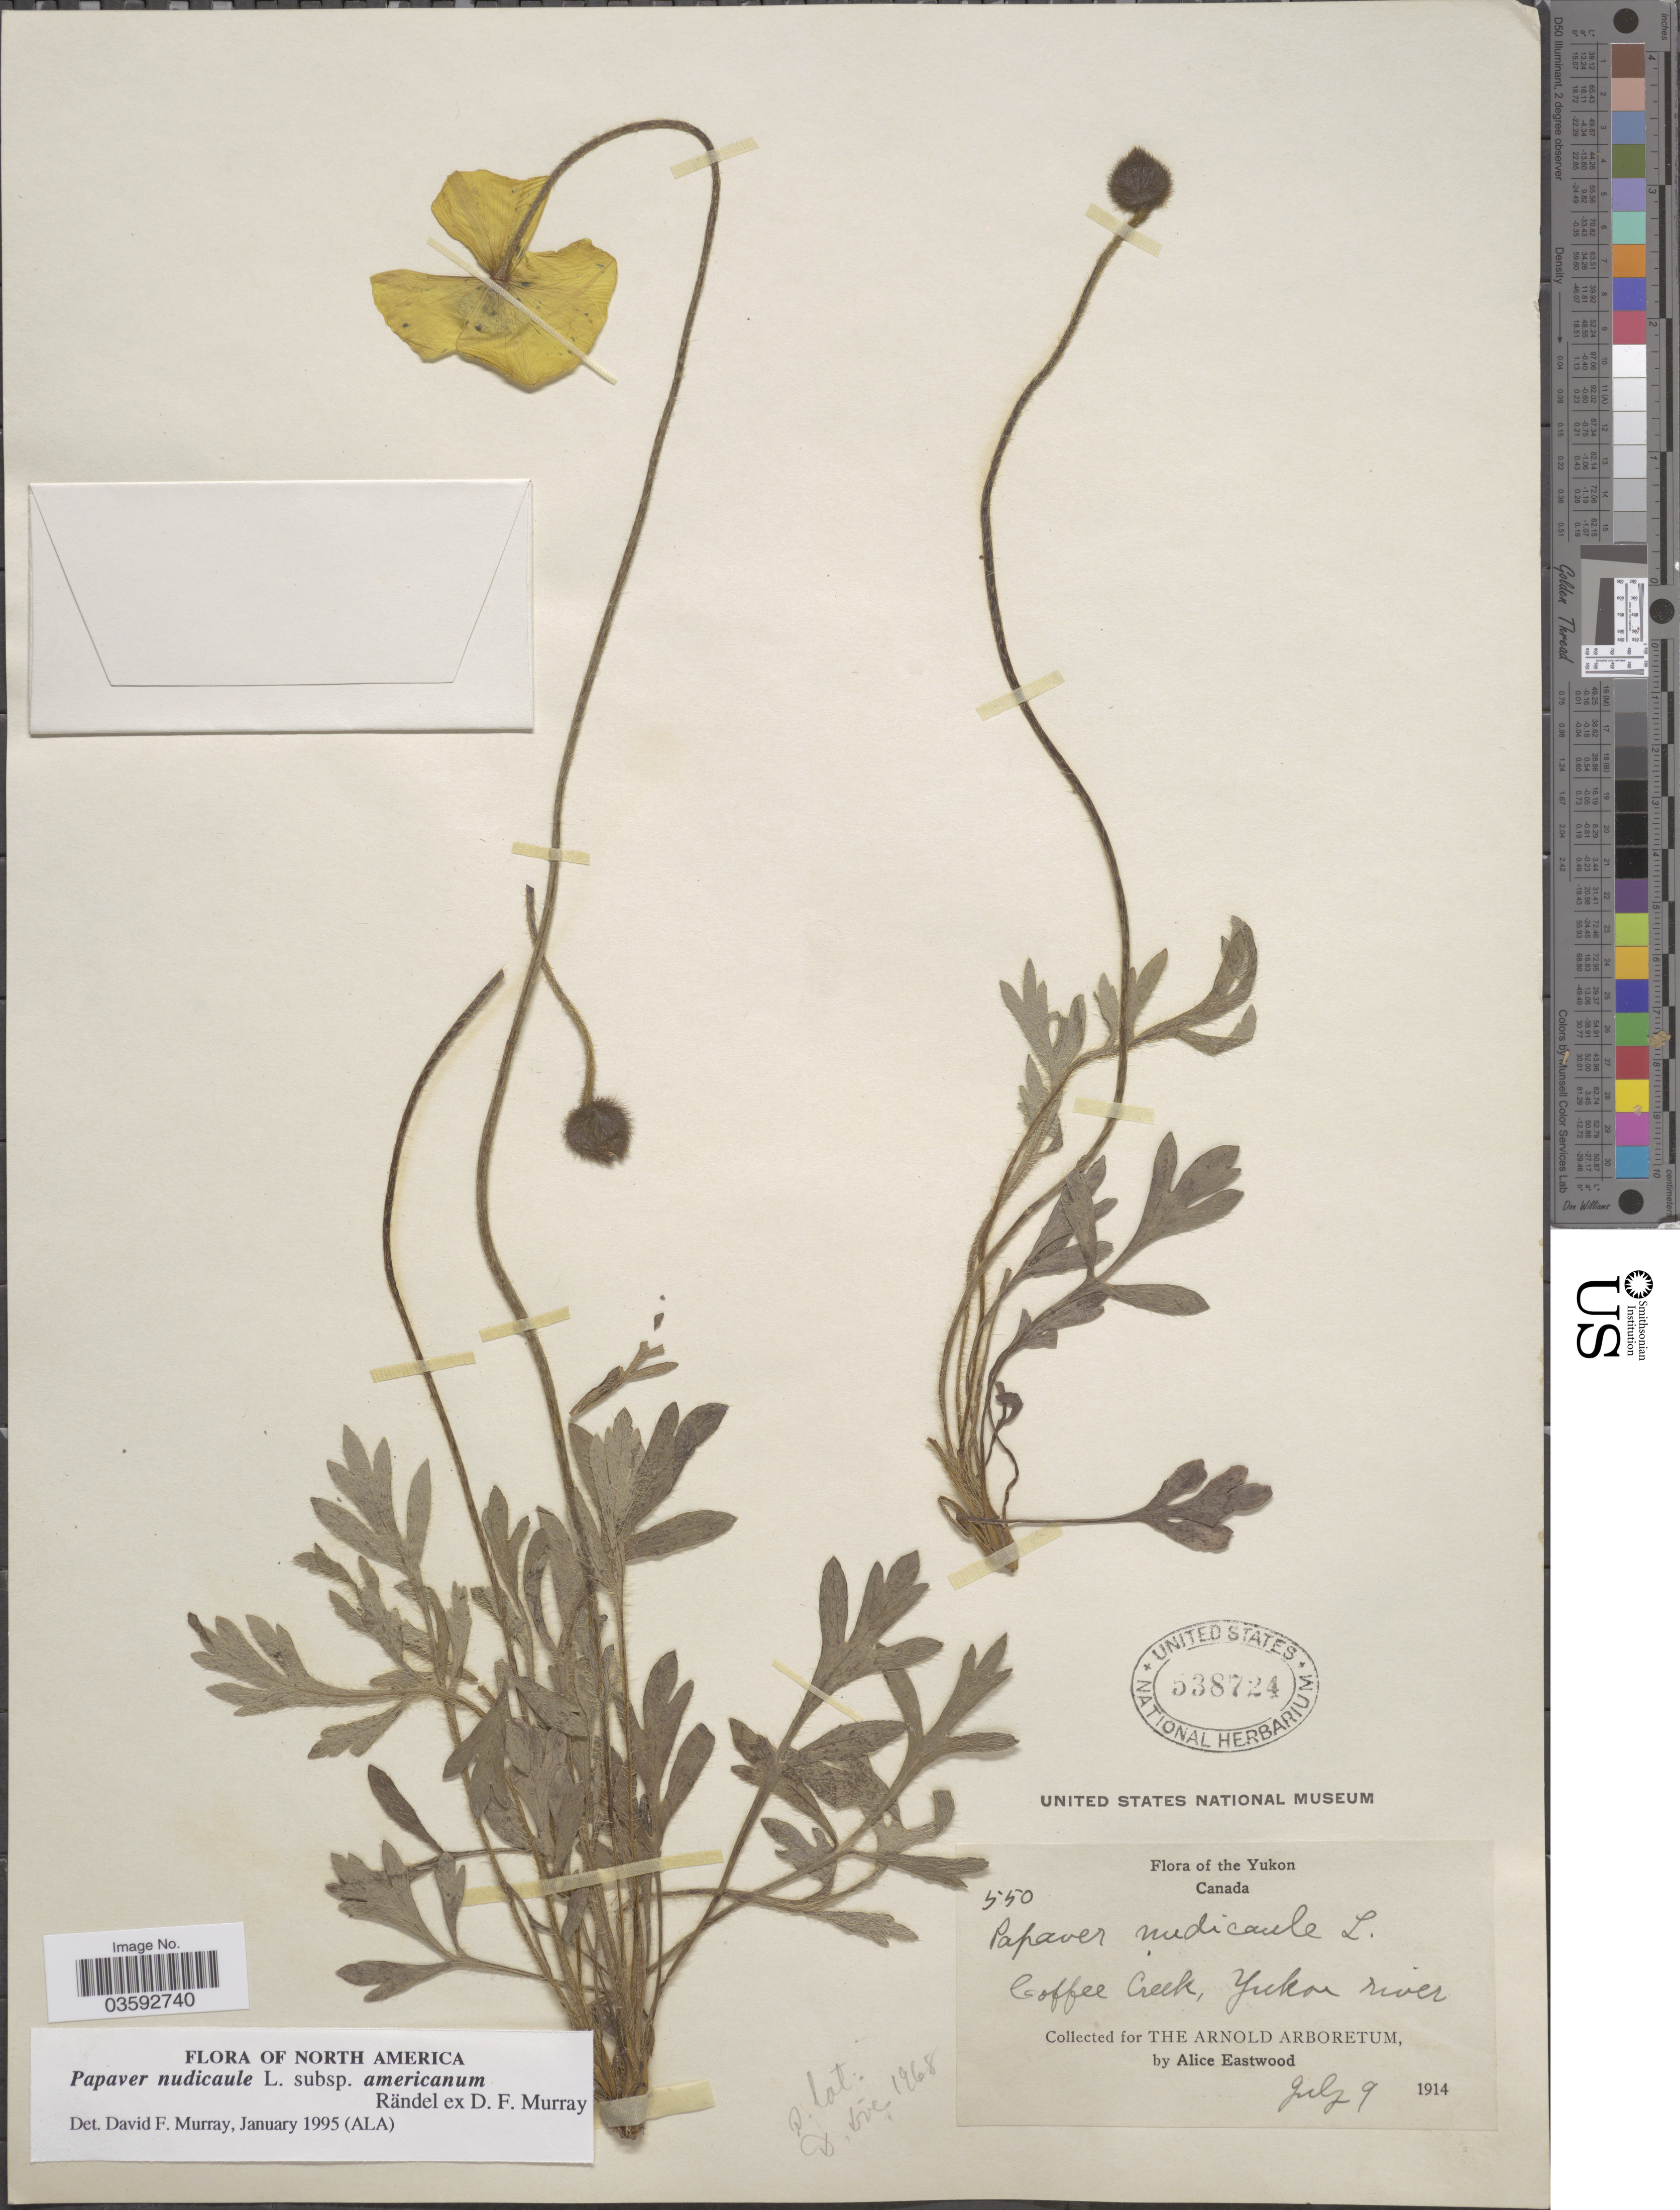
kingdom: Plantae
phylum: Tracheophyta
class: Magnoliopsida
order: Ranunculales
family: Papaveraceae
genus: Papaver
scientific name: Papaver nudicaule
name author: L.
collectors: A. Eastwood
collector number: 550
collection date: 1914-07-09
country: Canada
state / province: Yukon Territory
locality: Coffee Creek, Yukon river.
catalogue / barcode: US 538724